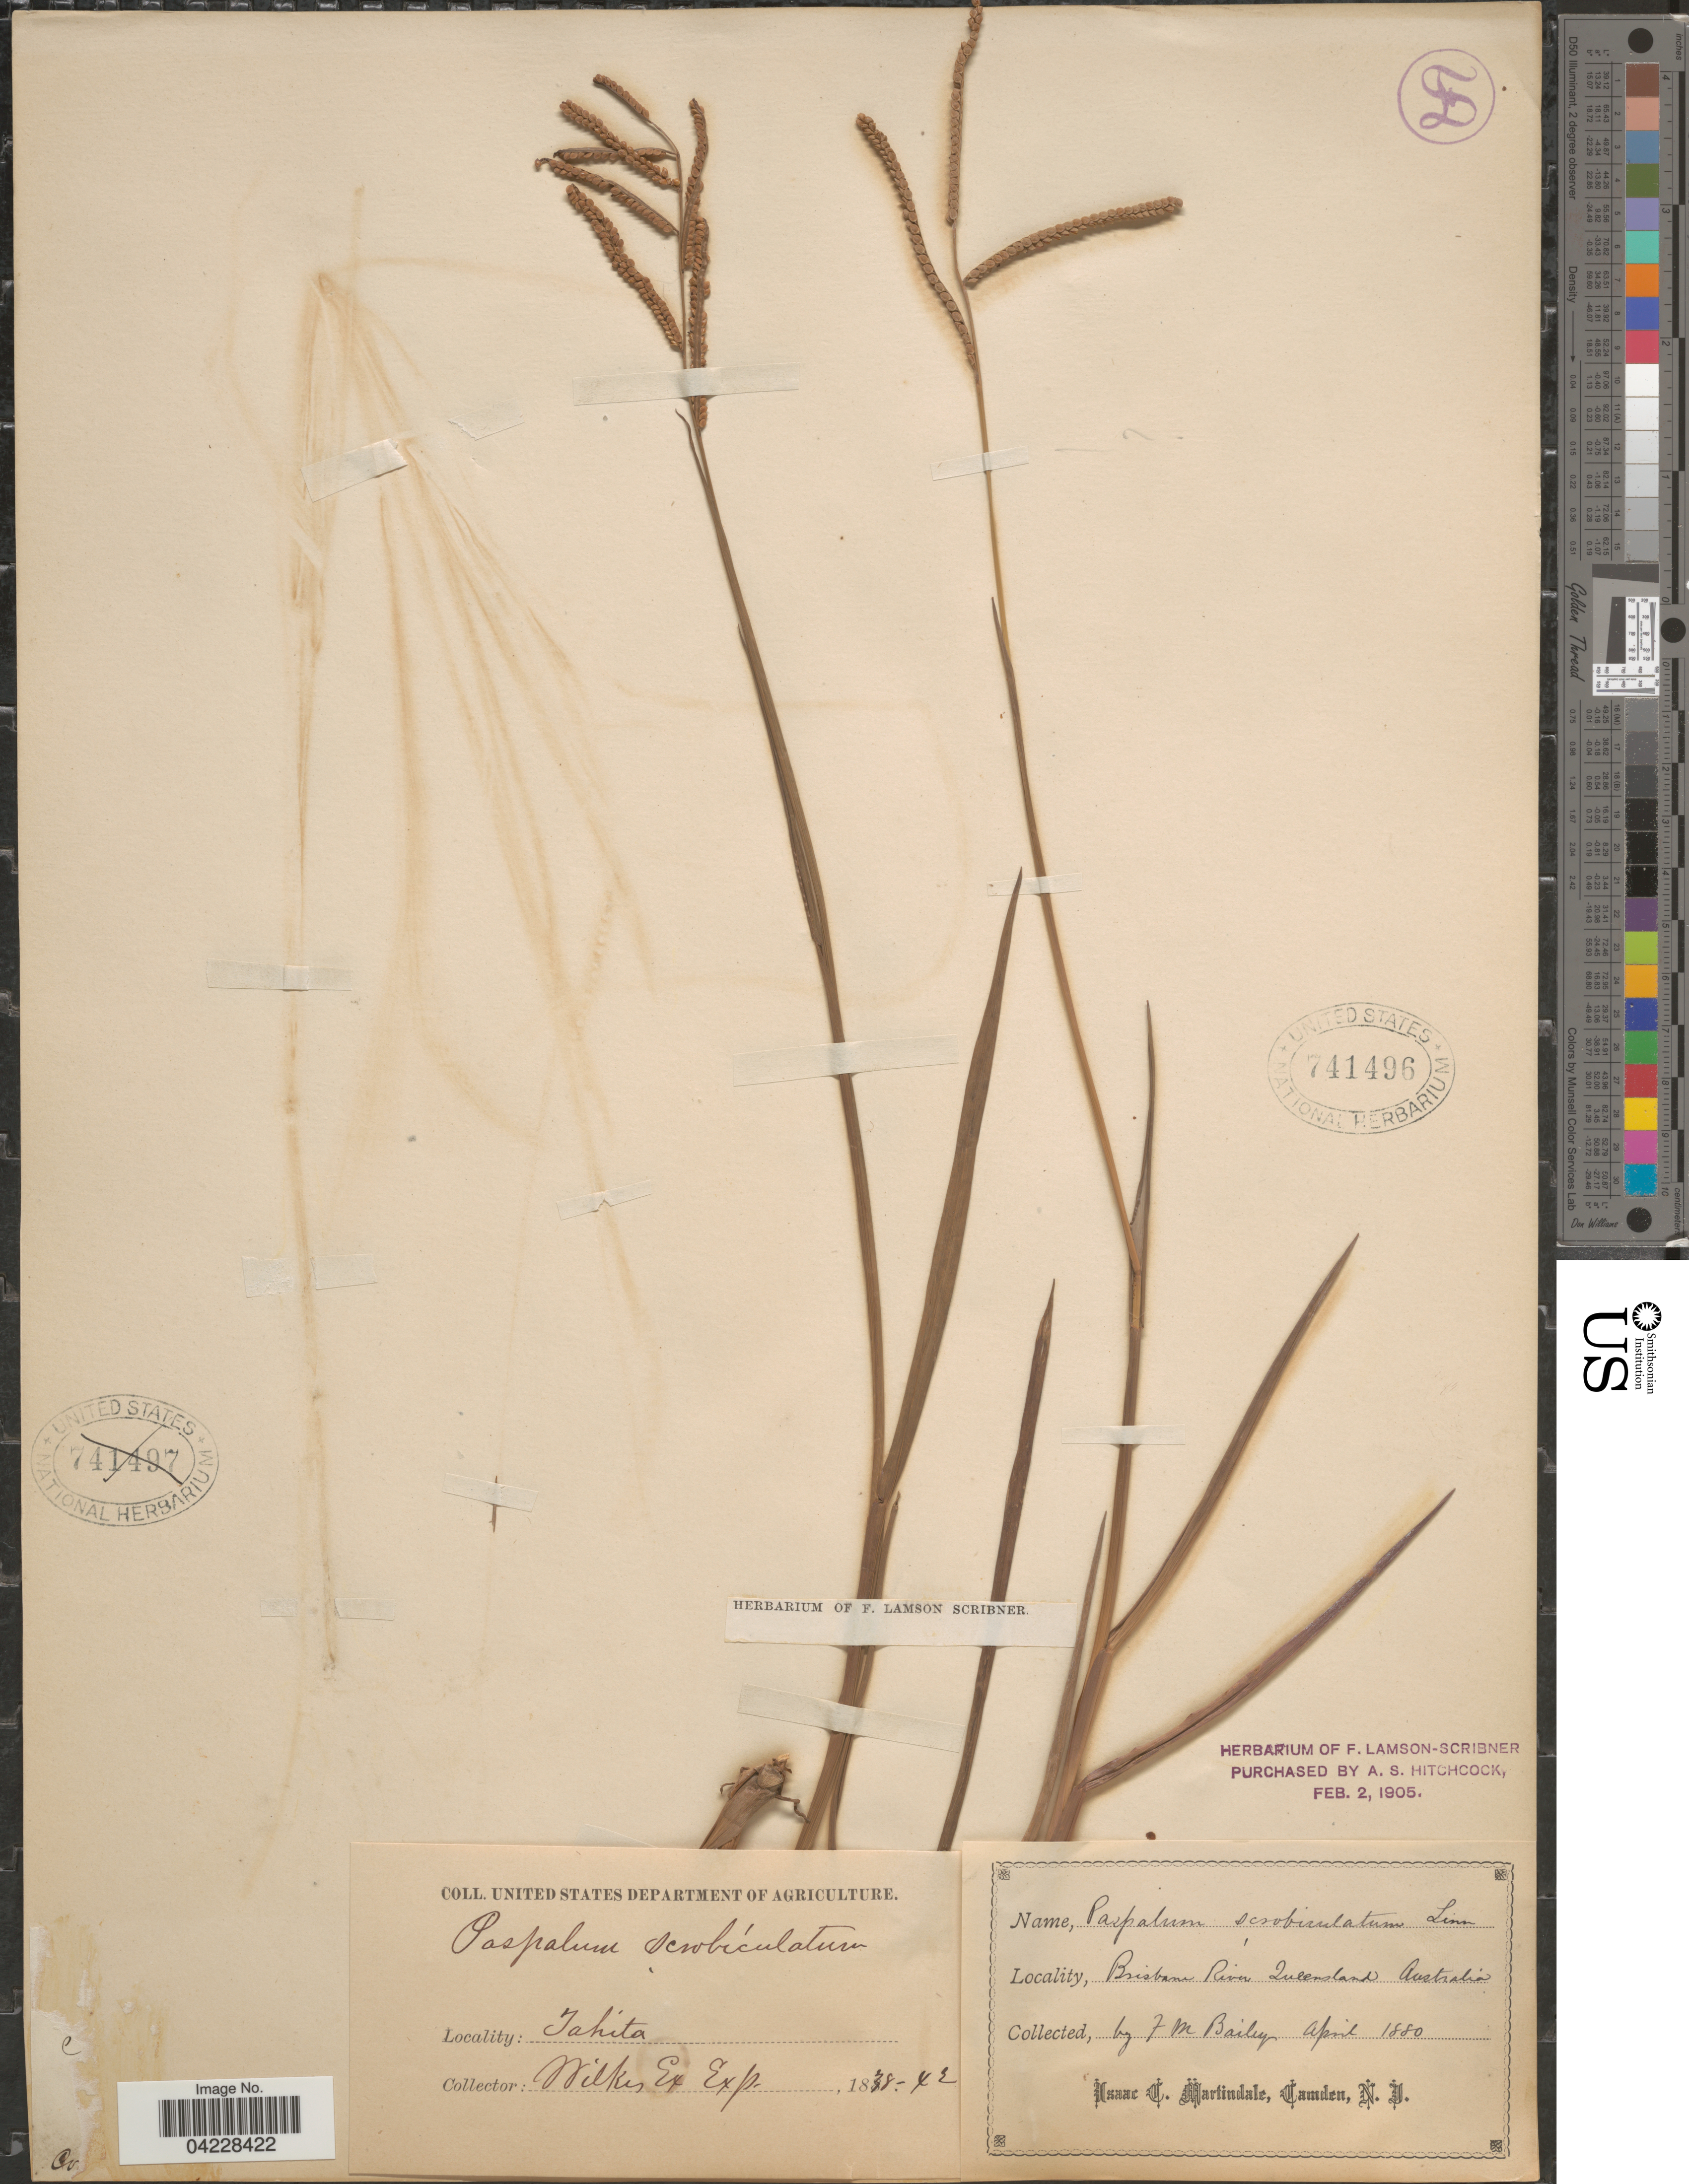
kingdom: Plantae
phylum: Tracheophyta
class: Liliopsida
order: Poales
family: Poaceae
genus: Paspalum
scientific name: Paspalum scrobiculatum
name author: L.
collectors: Wilkes Explor. Exped.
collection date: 1838/1842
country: French Polynesia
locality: Tahita.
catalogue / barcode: US 741496